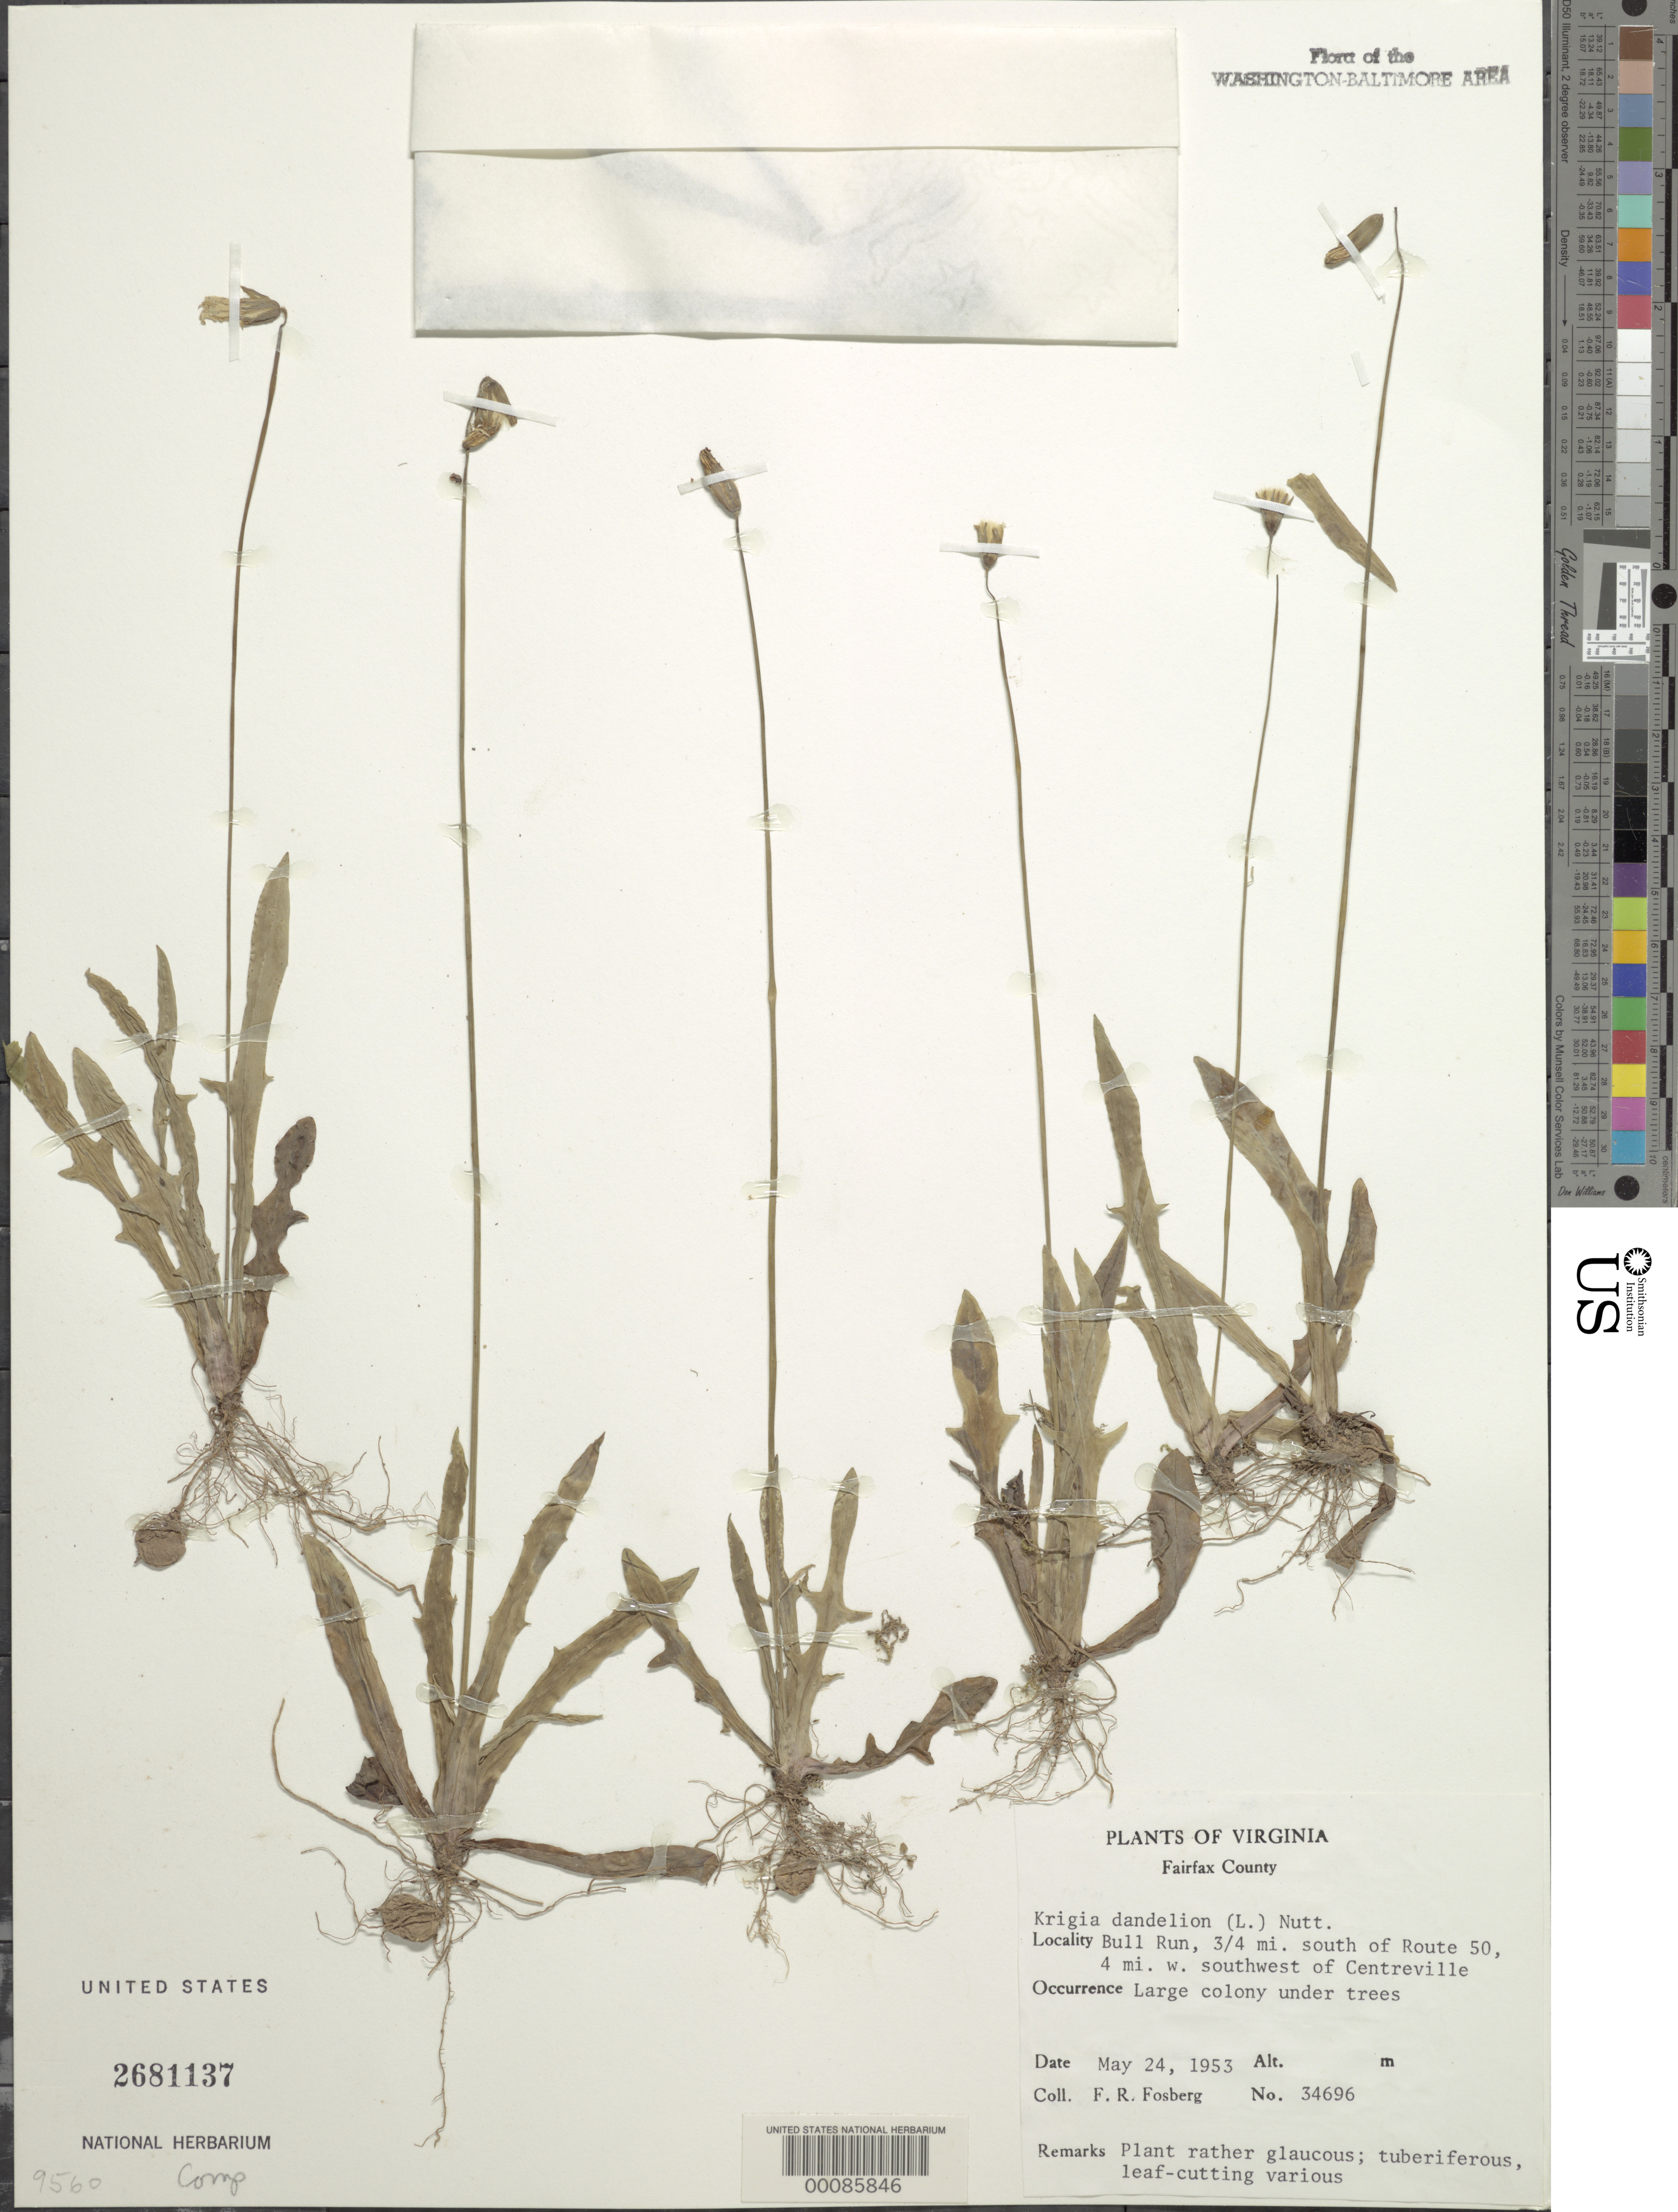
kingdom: Plantae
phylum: Tracheophyta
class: Magnoliopsida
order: Asterales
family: Asteraceae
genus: Krigia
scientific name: Krigia dandelion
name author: (L.) Nutt.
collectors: F. R. Fosberg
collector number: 34696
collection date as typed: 24 May 1953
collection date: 1953-05-24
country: United States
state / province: Virginia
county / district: Fairfax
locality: Bull Run south of Rt. 50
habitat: Under trees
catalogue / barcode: US 2681137